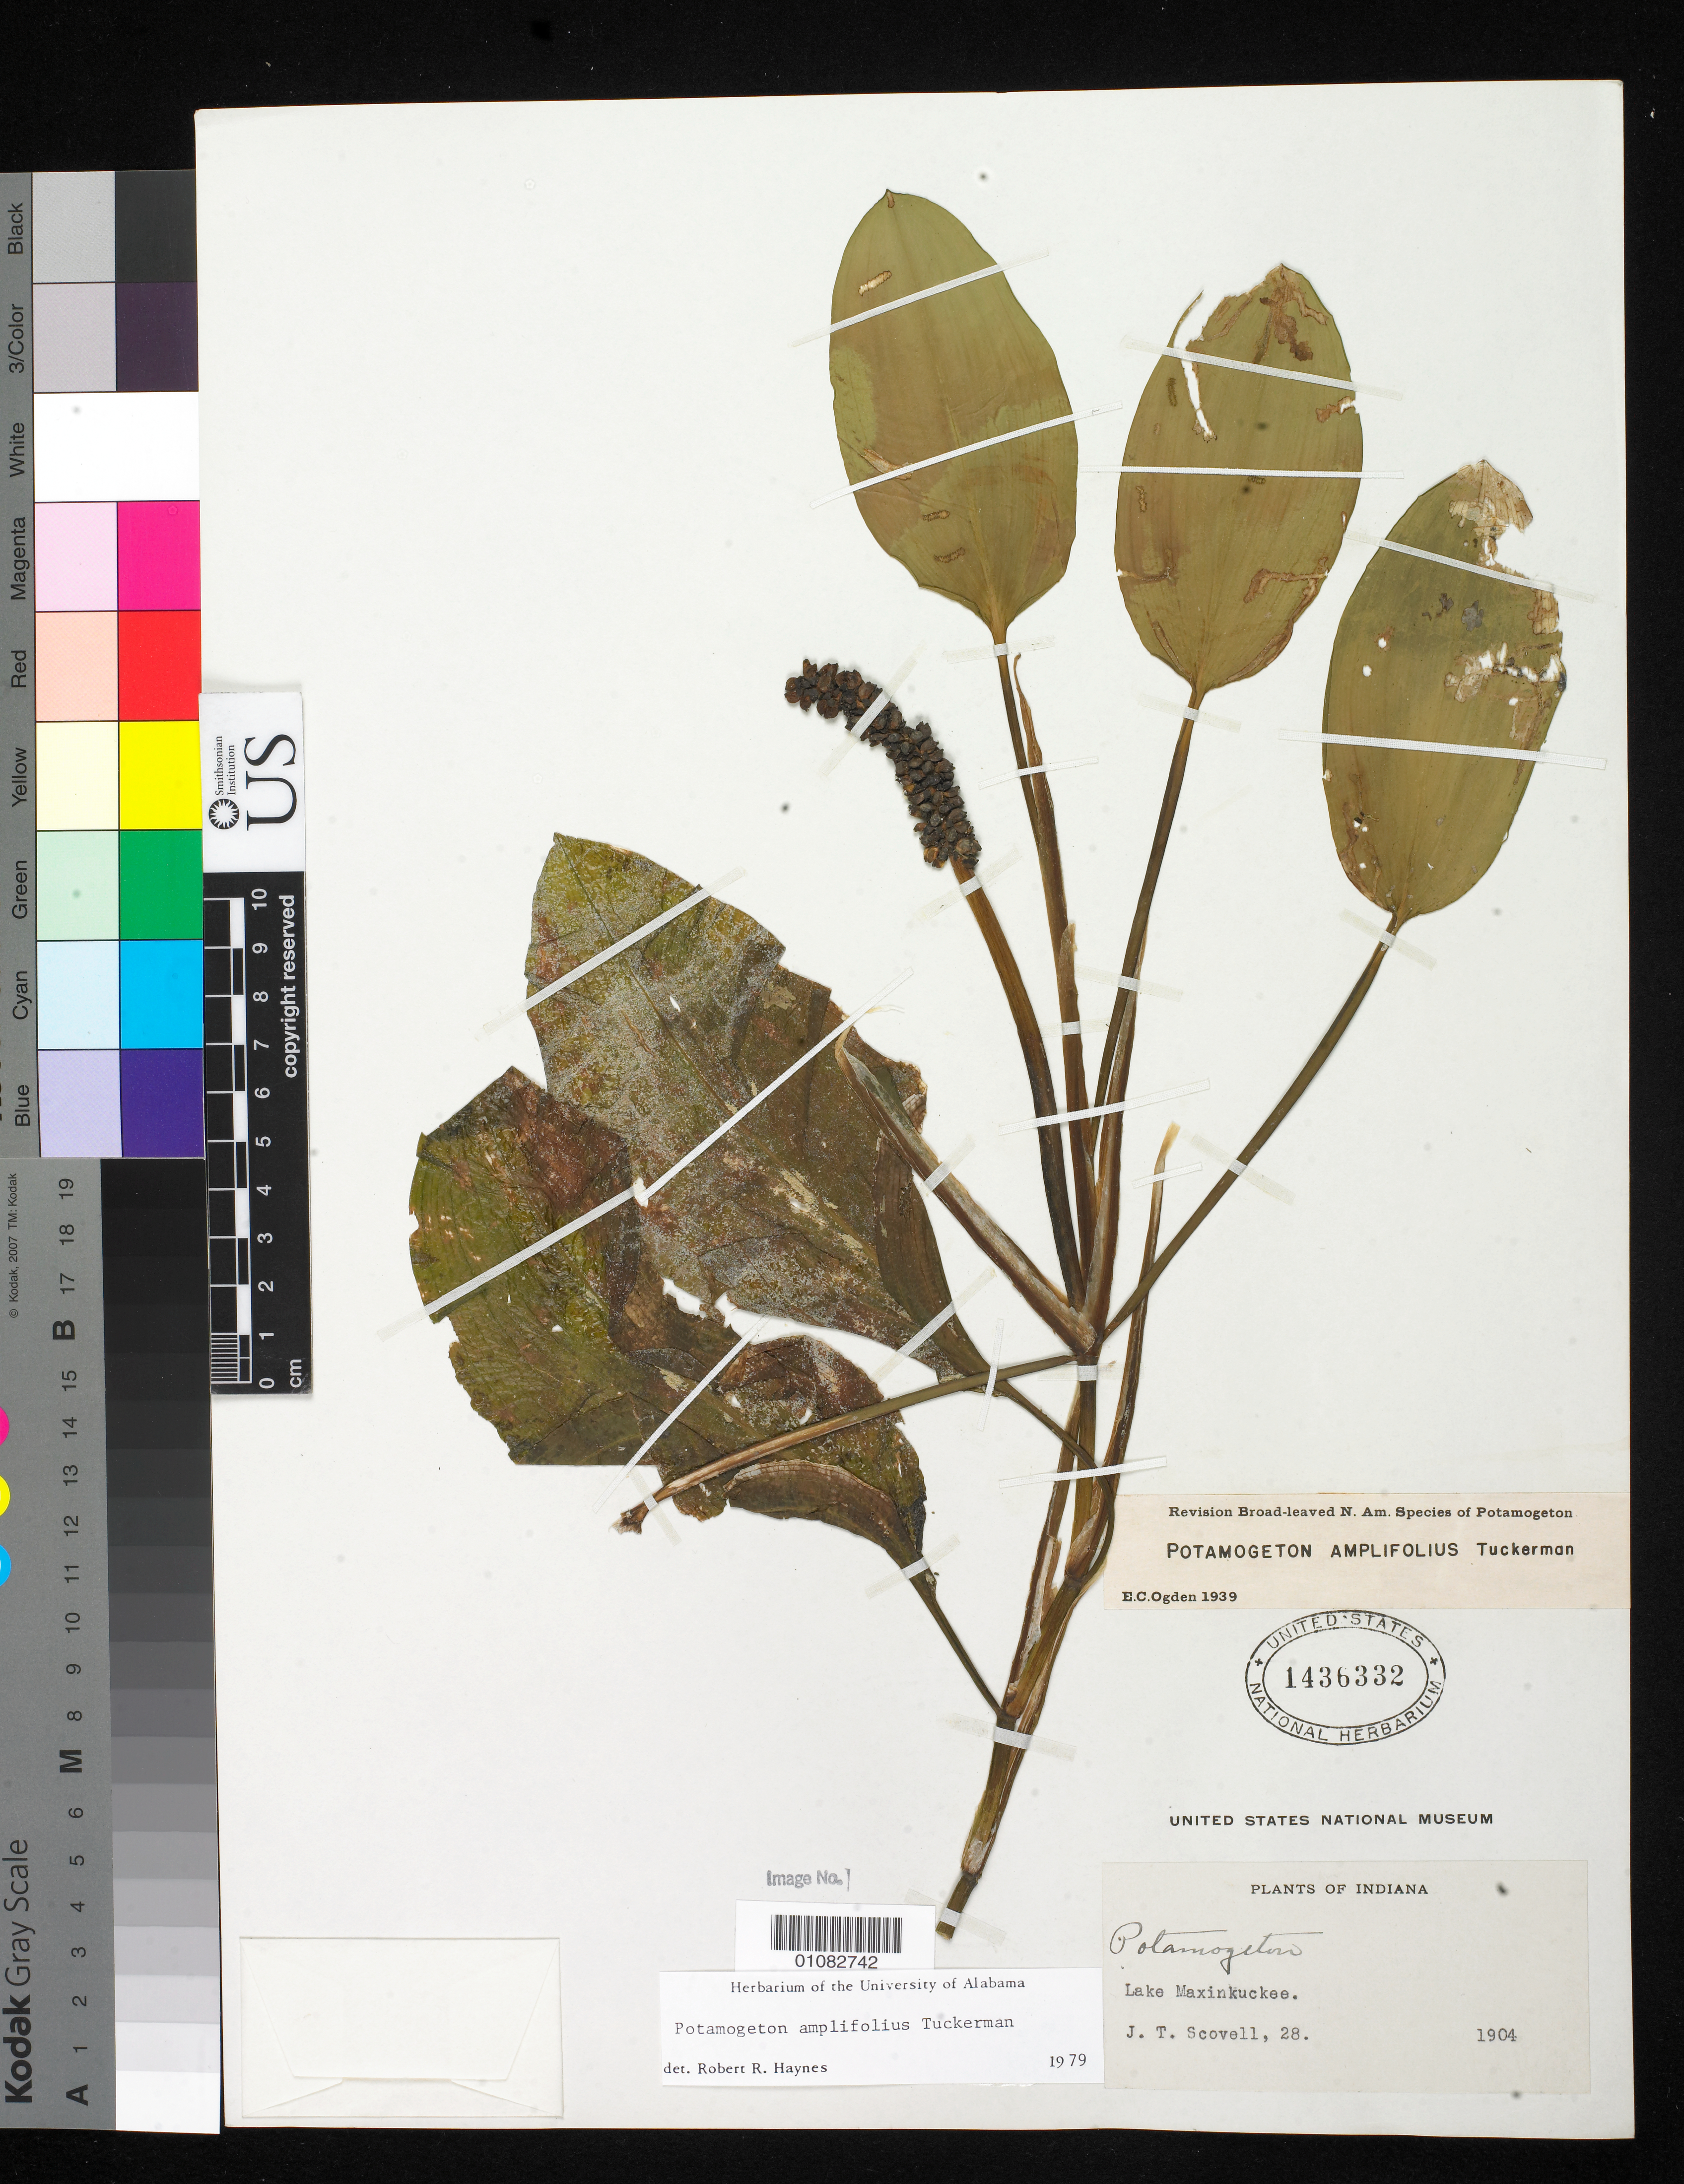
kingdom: Plantae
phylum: Tracheophyta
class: Liliopsida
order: Alismatales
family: Potamogetonaceae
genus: Potamogeton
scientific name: Potamogeton amplifolius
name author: Tuckerm.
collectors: J. T. Scovell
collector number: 28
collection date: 1904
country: United States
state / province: Indiana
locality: Lake Maxinkuckee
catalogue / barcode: US 1436332